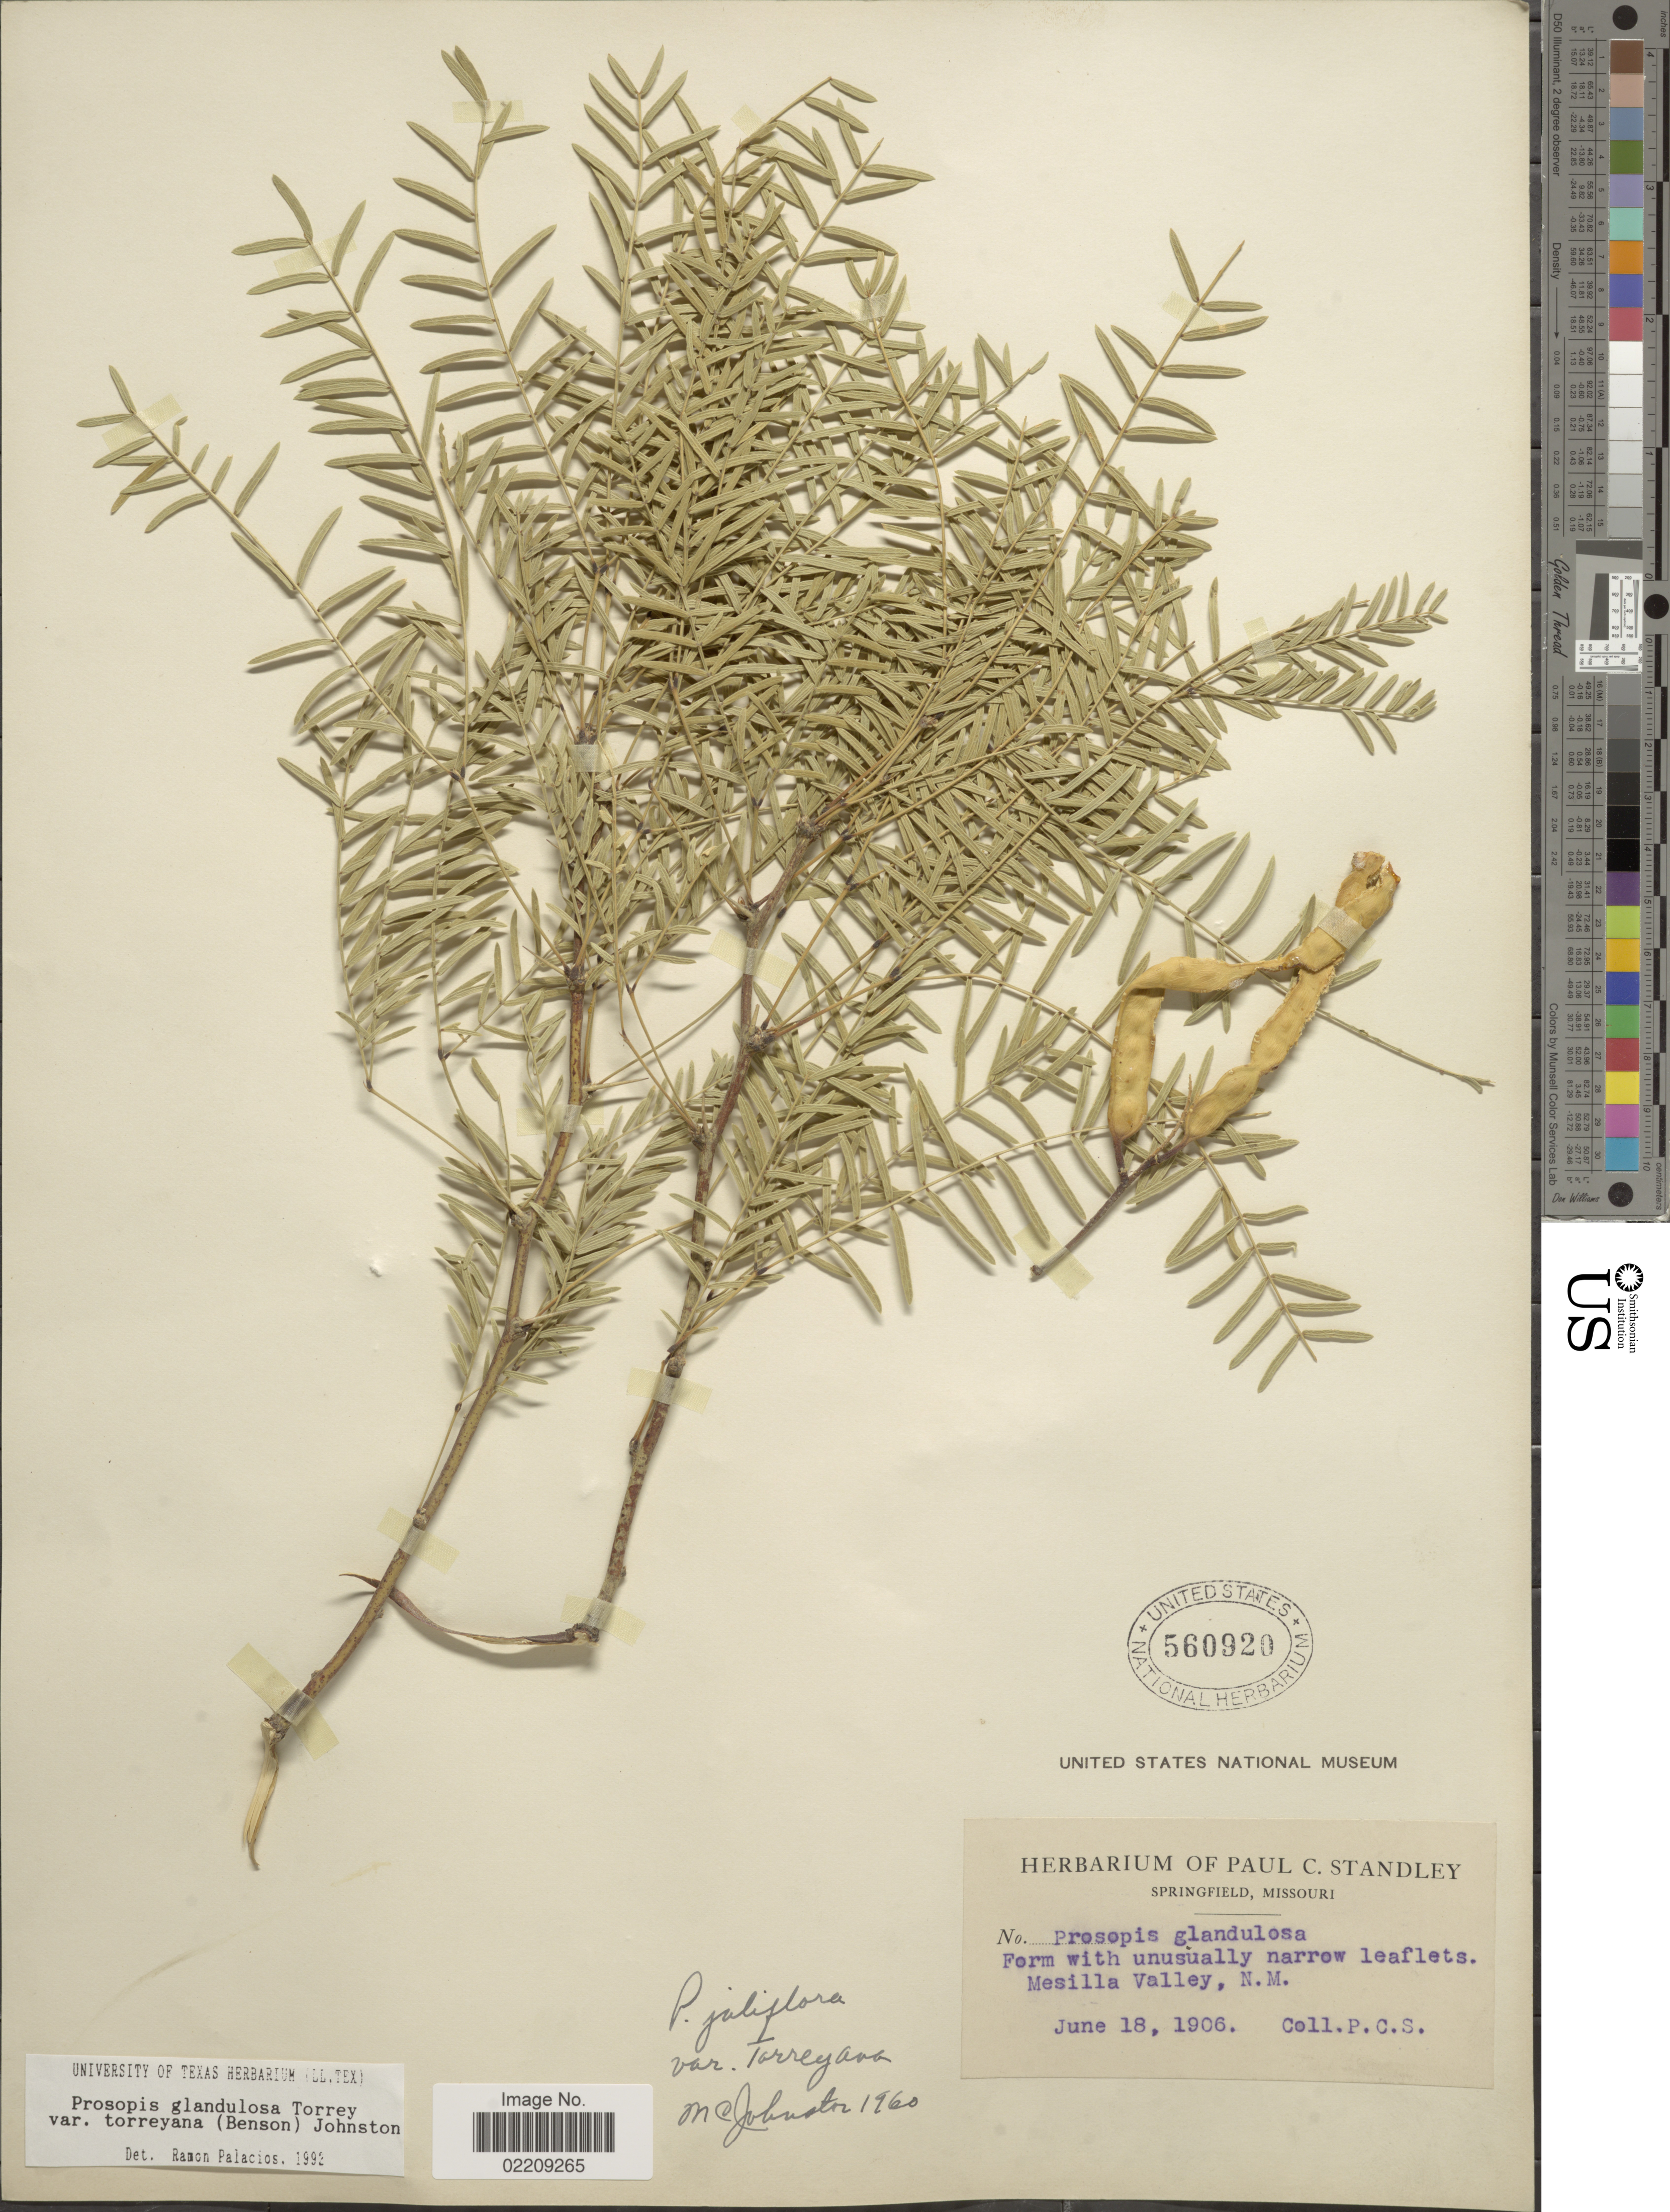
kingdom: Plantae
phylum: Tracheophyta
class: Magnoliopsida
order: Fabales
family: Fabaceae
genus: Neltuma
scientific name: Neltuma odorata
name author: (Torr. & Frém.) C. E. Hughes & G.P. Lewis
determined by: Strong, Mark T., (BOT), Smithsonian Institution - National Museum of Natural History (UNITED STATES)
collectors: P. C. Standley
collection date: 1906-06-18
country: United States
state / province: New Mexico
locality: Mesilla Valley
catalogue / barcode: US 560920